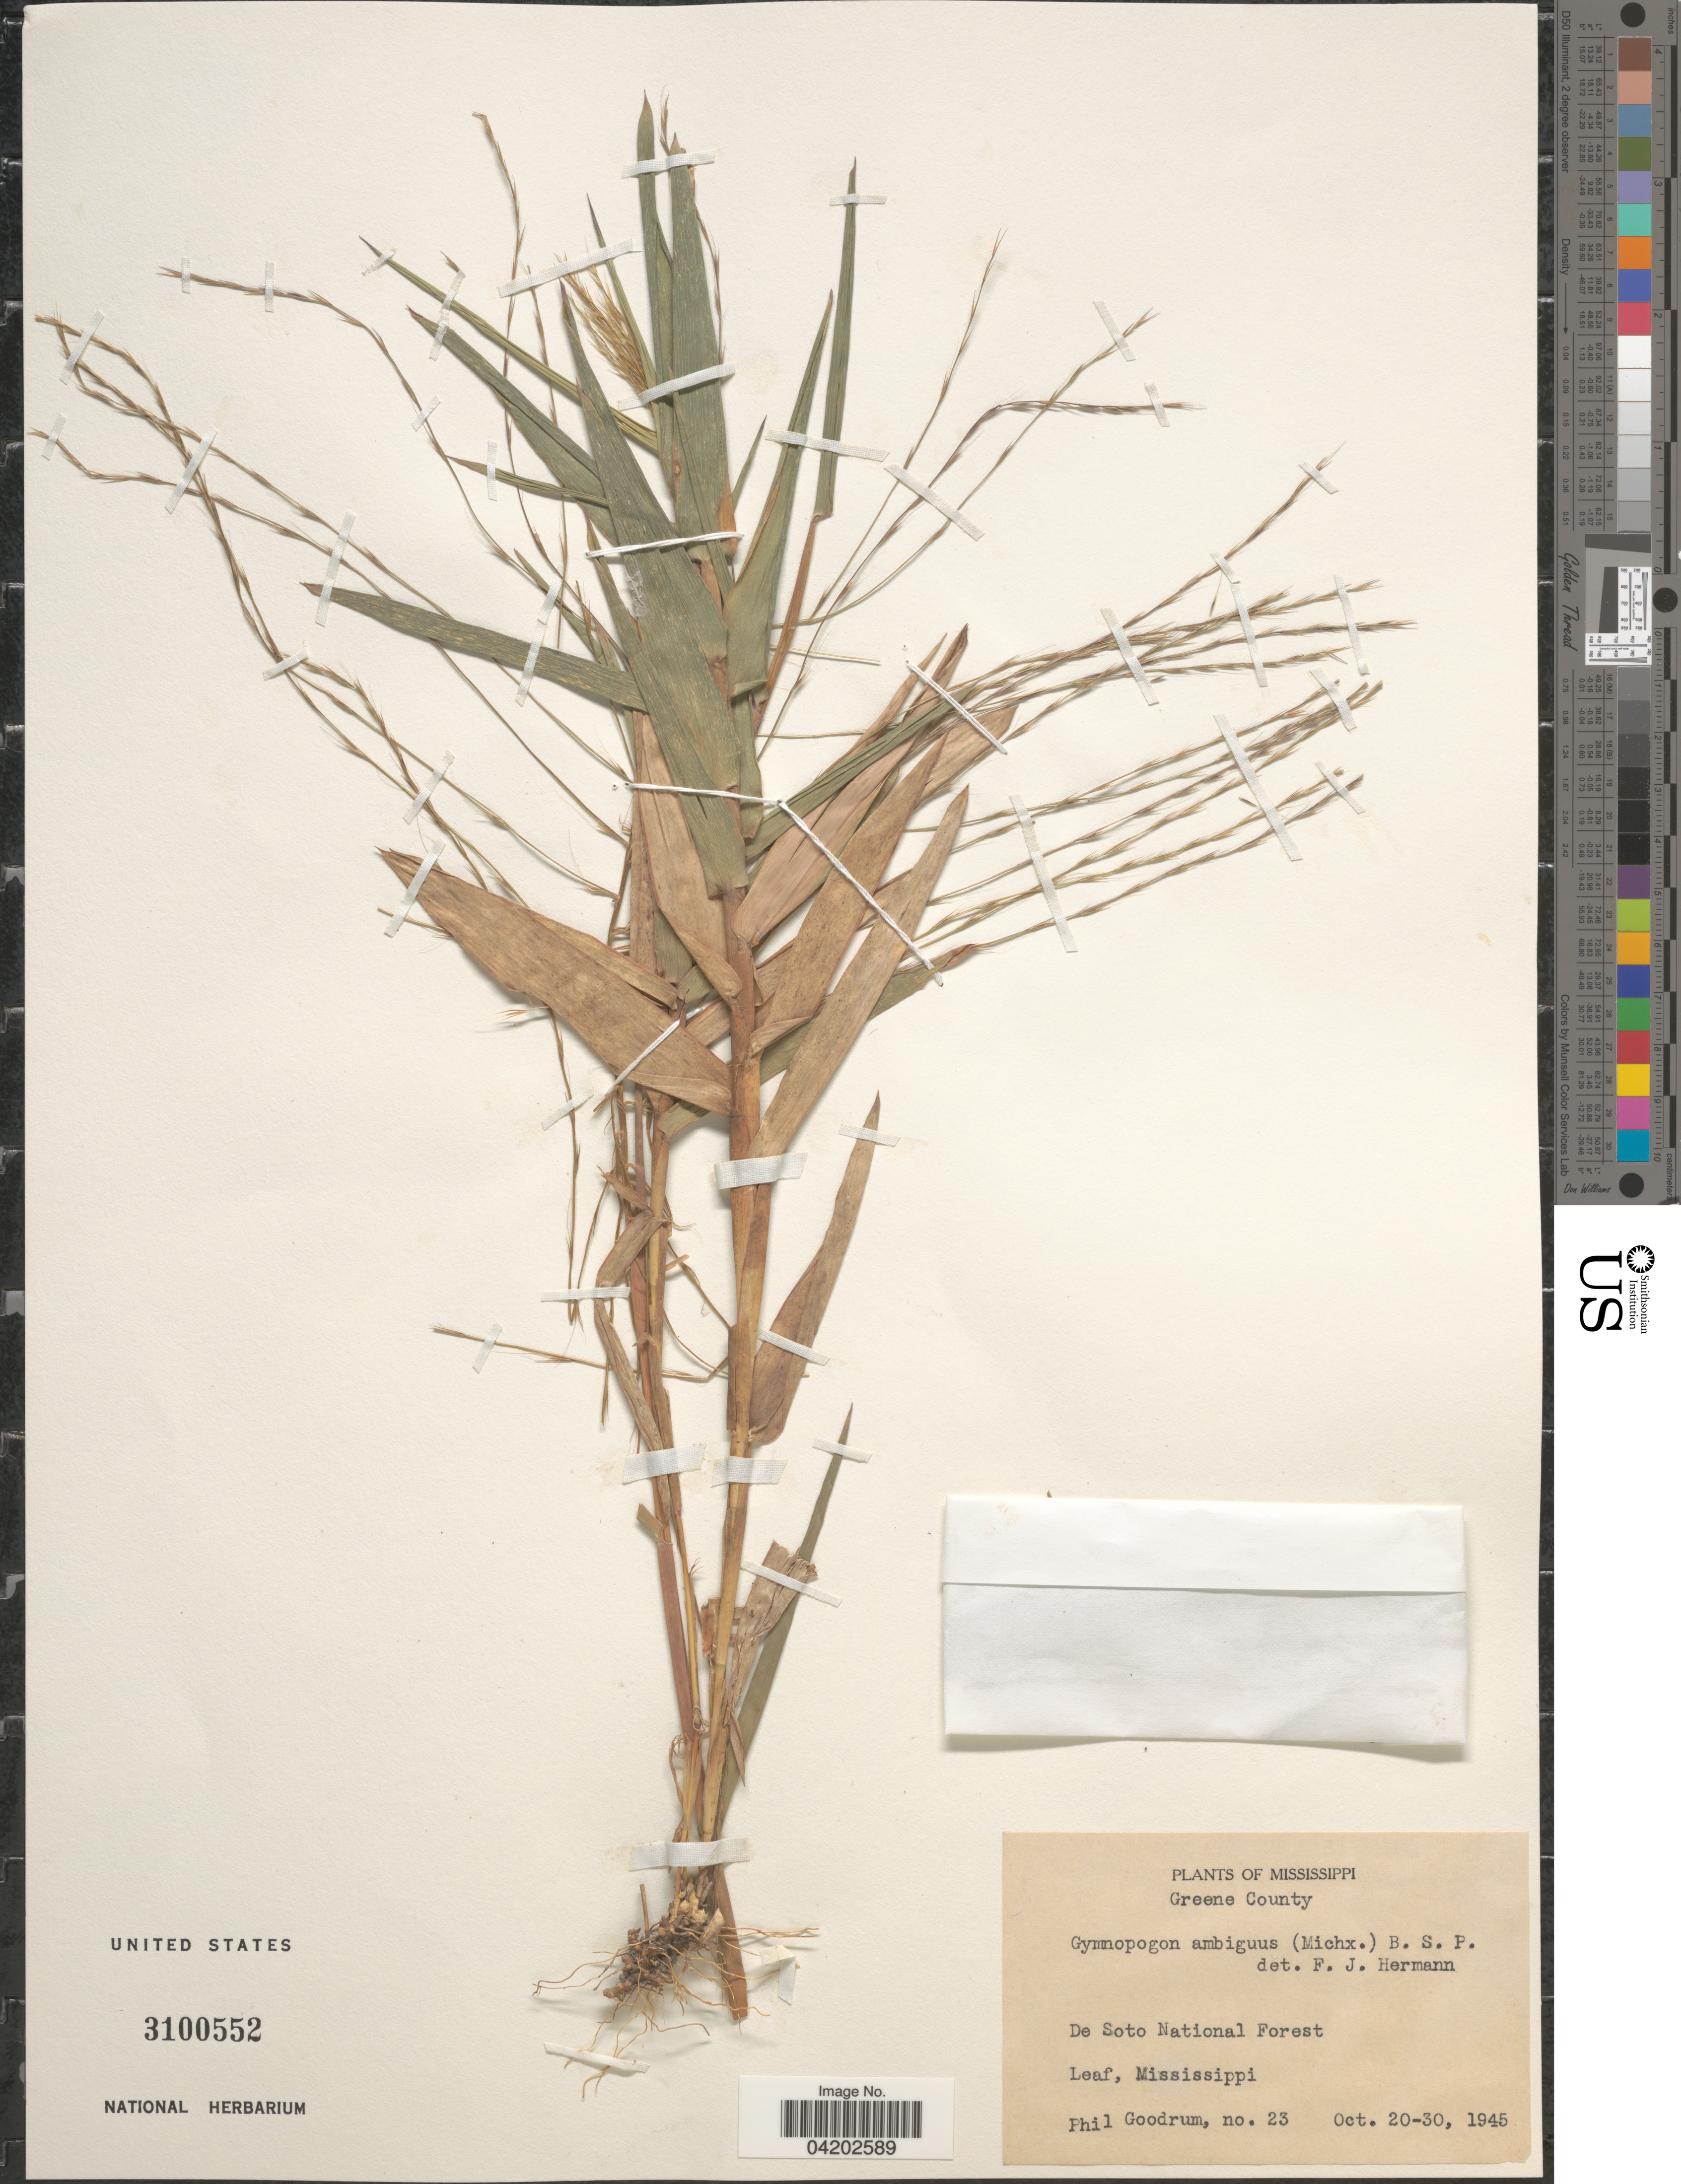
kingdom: Plantae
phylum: Tracheophyta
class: Liliopsida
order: Poales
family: Poaceae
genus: Gymnopogon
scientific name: Gymnopogon ambiguus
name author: (Michx.) Britton, Stearns & Poggenb.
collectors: P. Goodrum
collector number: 23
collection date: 1945-10-20/1945-10-30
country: United States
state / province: Mississippi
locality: Greene County. De Soto National Forest. Leaf.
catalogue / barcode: US 3100552